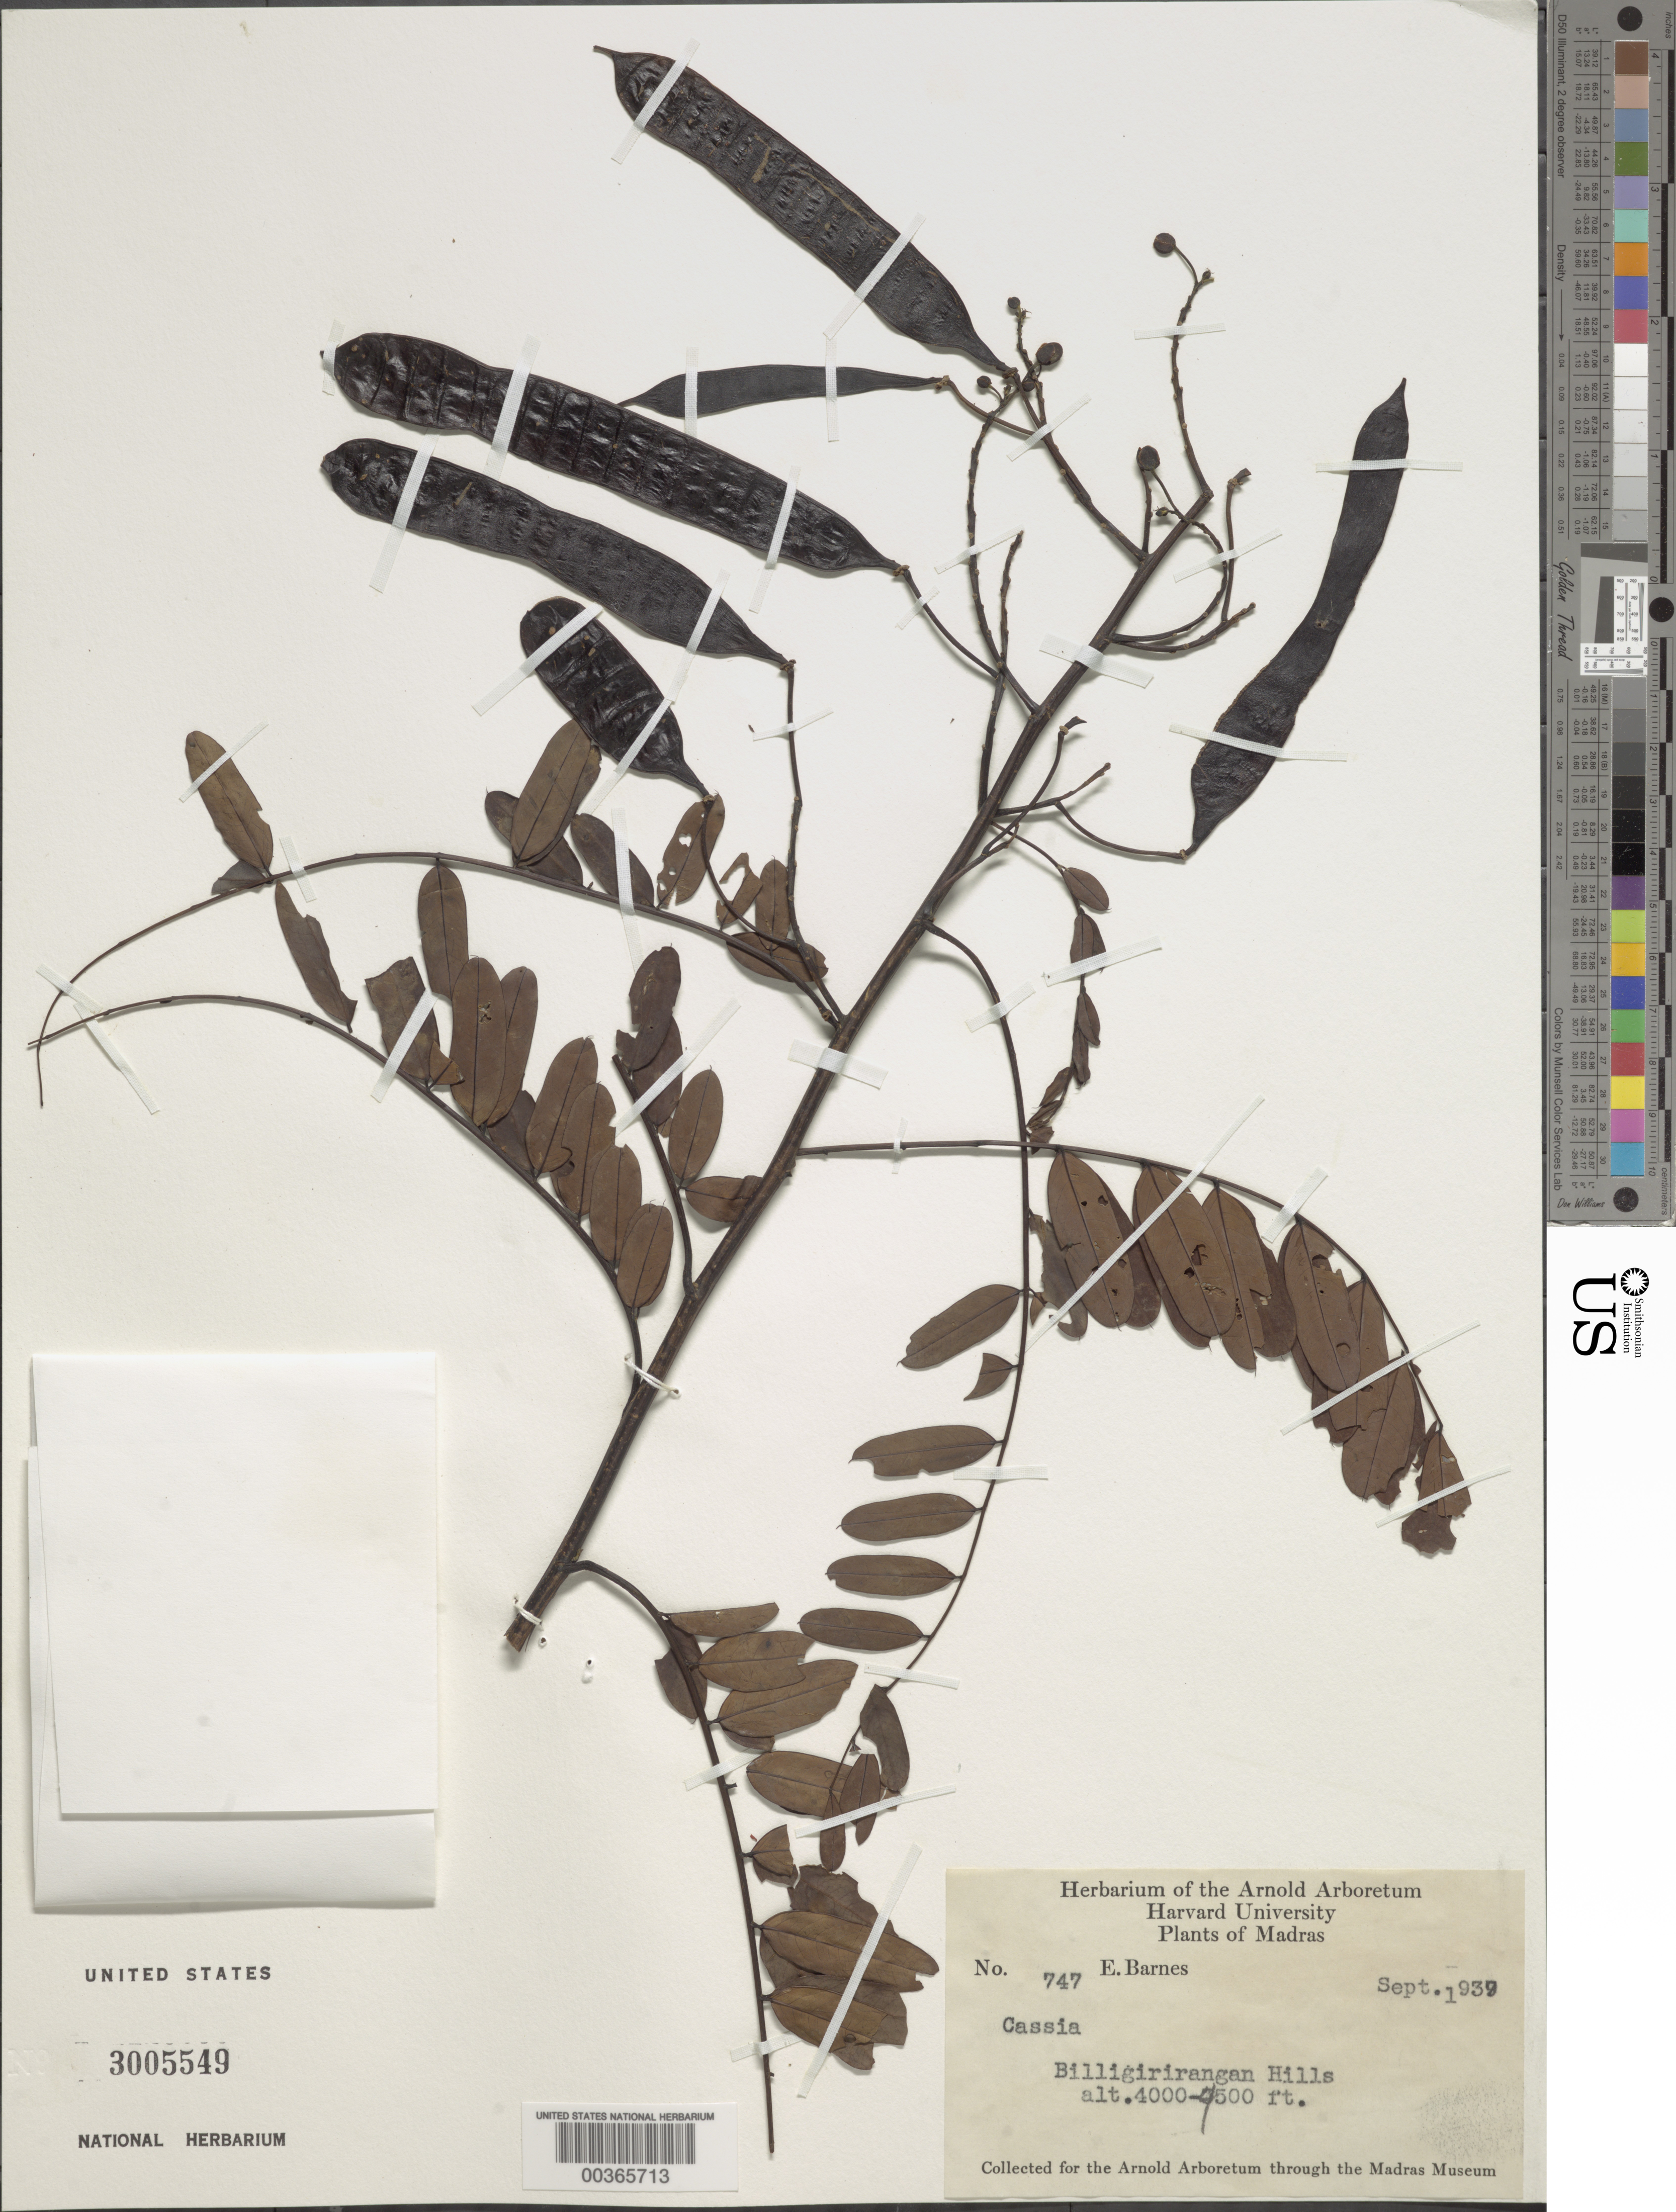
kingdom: Plantae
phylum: Tracheophyta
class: Magnoliopsida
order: Fabales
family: Fabaceae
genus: Senna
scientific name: Senna sp.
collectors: E. Barnes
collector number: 747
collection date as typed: Sep 1939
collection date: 1939-09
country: India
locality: Billigirirangan hills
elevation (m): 1219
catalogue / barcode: US 3005549